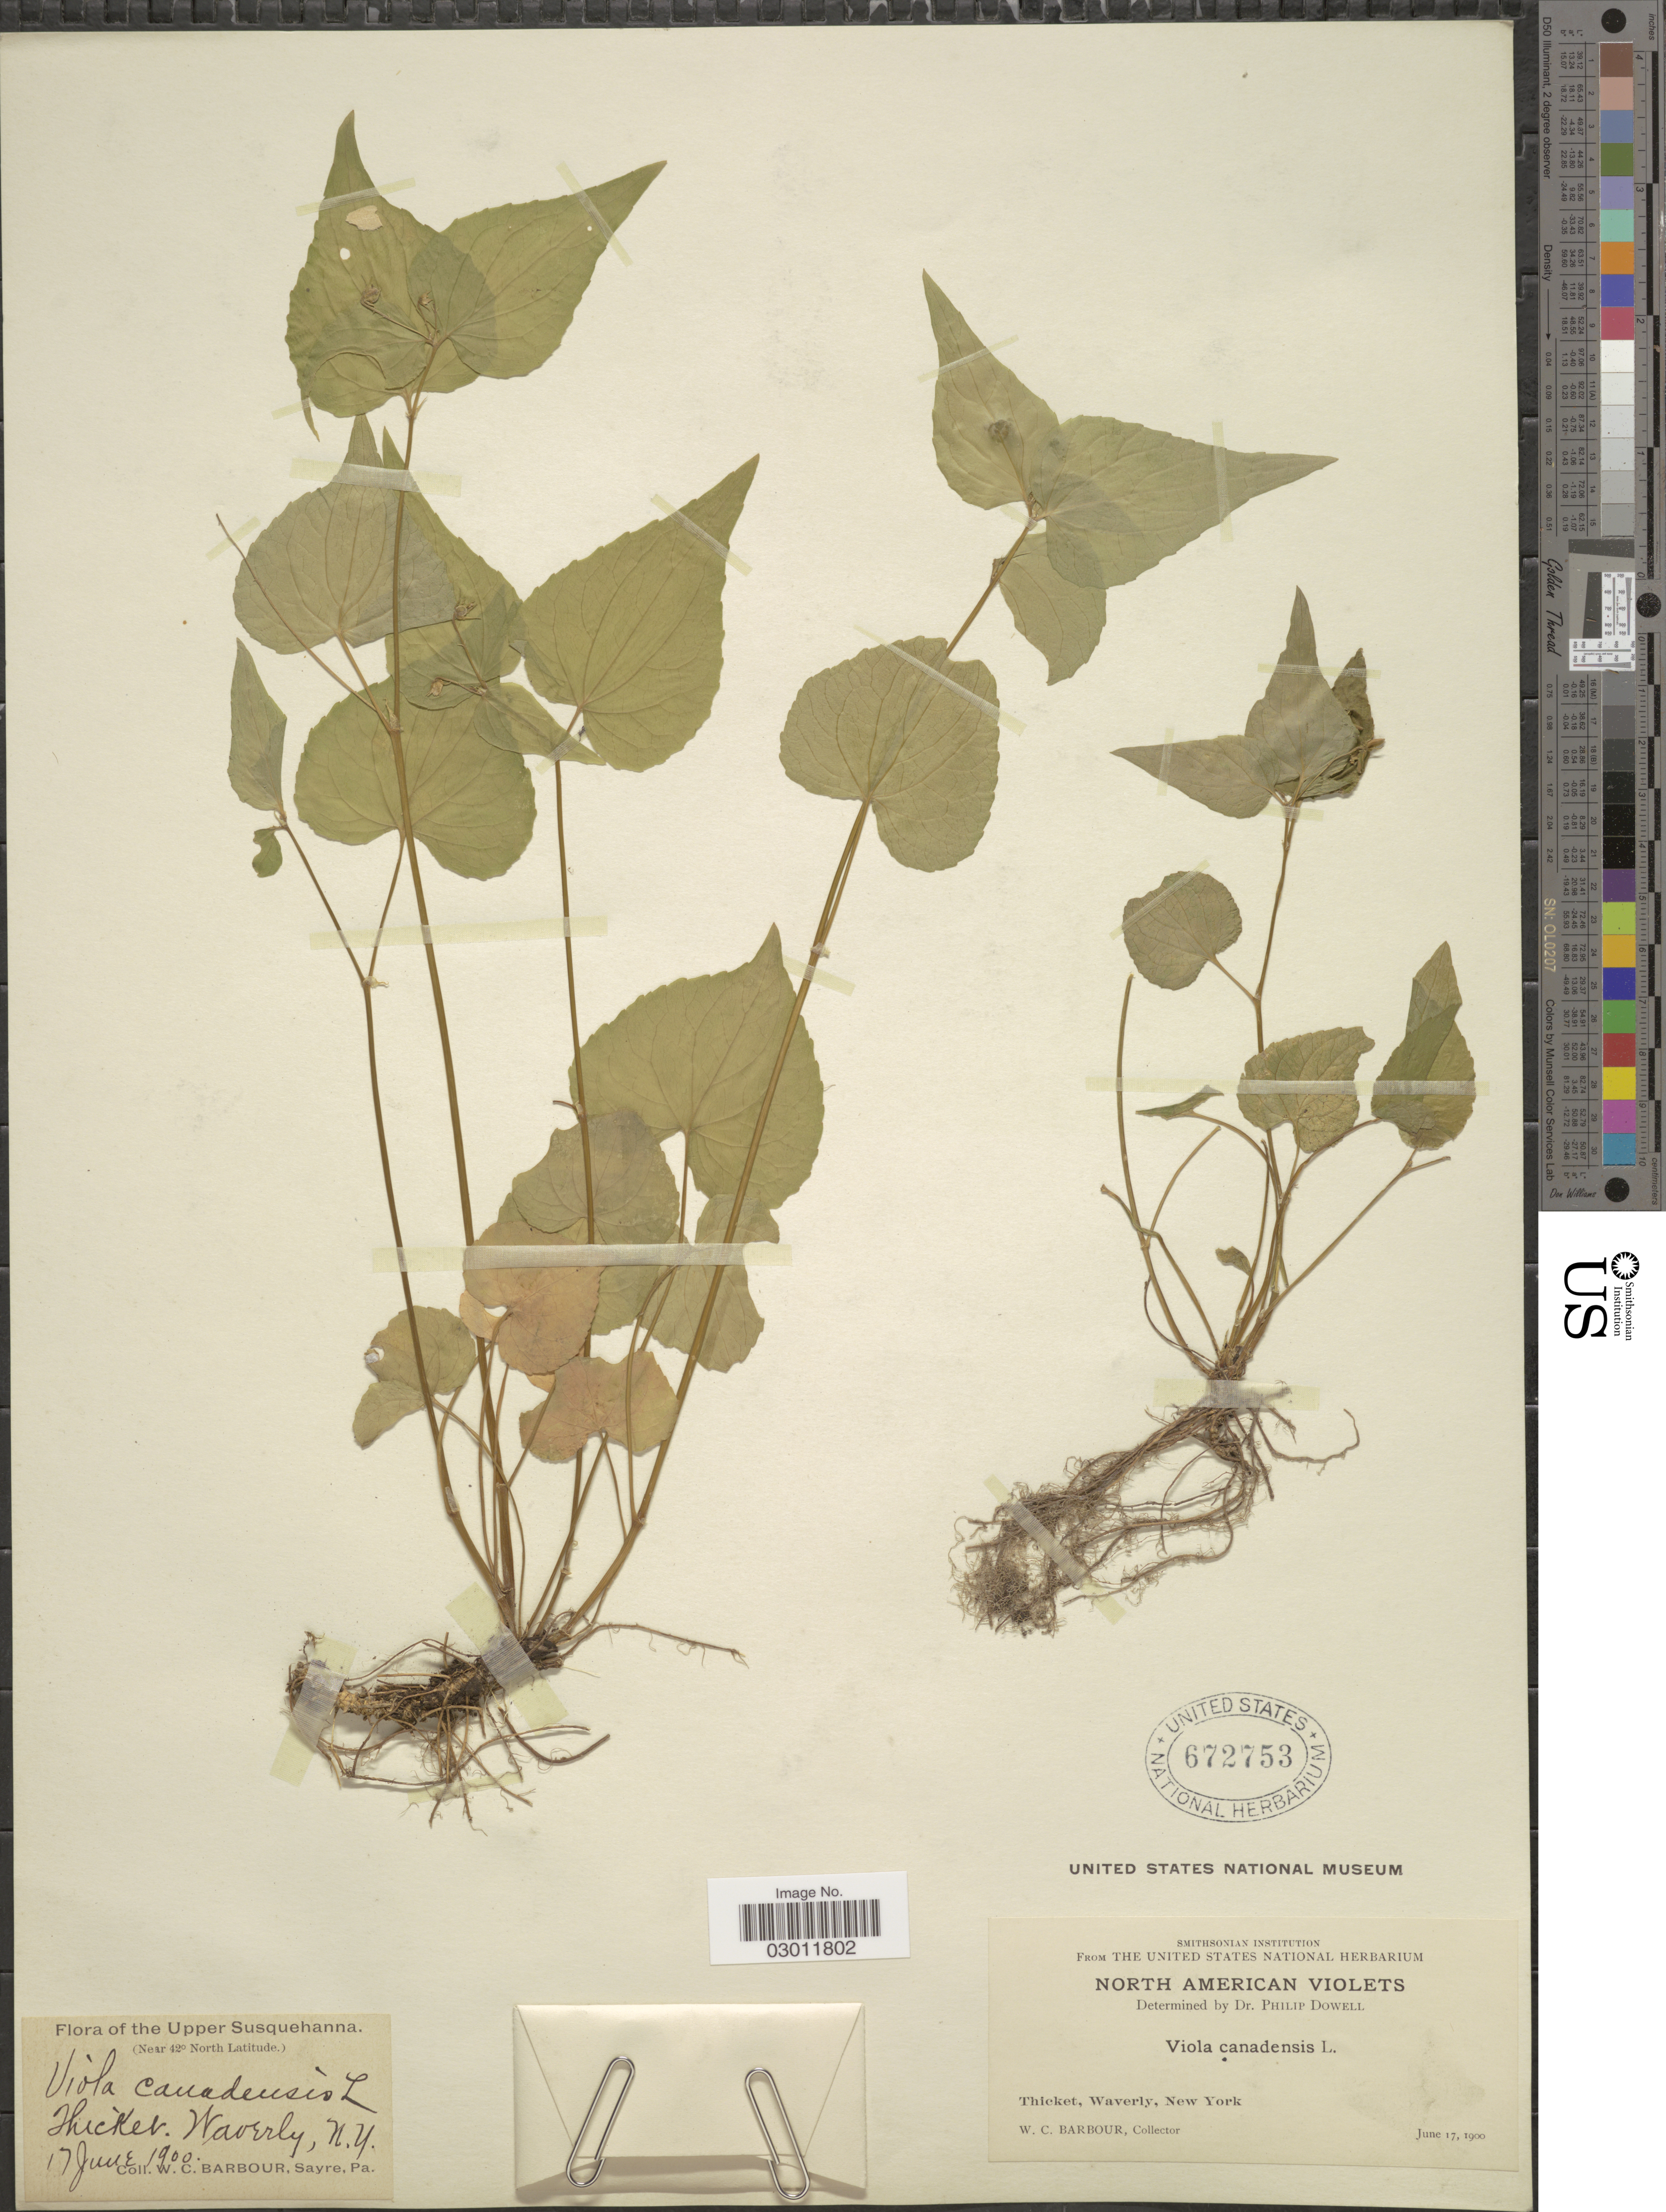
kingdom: Plantae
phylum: Tracheophyta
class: Magnoliopsida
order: Malpighiales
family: Violaceae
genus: Viola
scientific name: Viola canadensis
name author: L.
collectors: W. Barbour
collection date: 1900-06-17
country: United States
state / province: New York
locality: Waverly. Upper Susquehanna. N. Y.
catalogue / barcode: US 672753